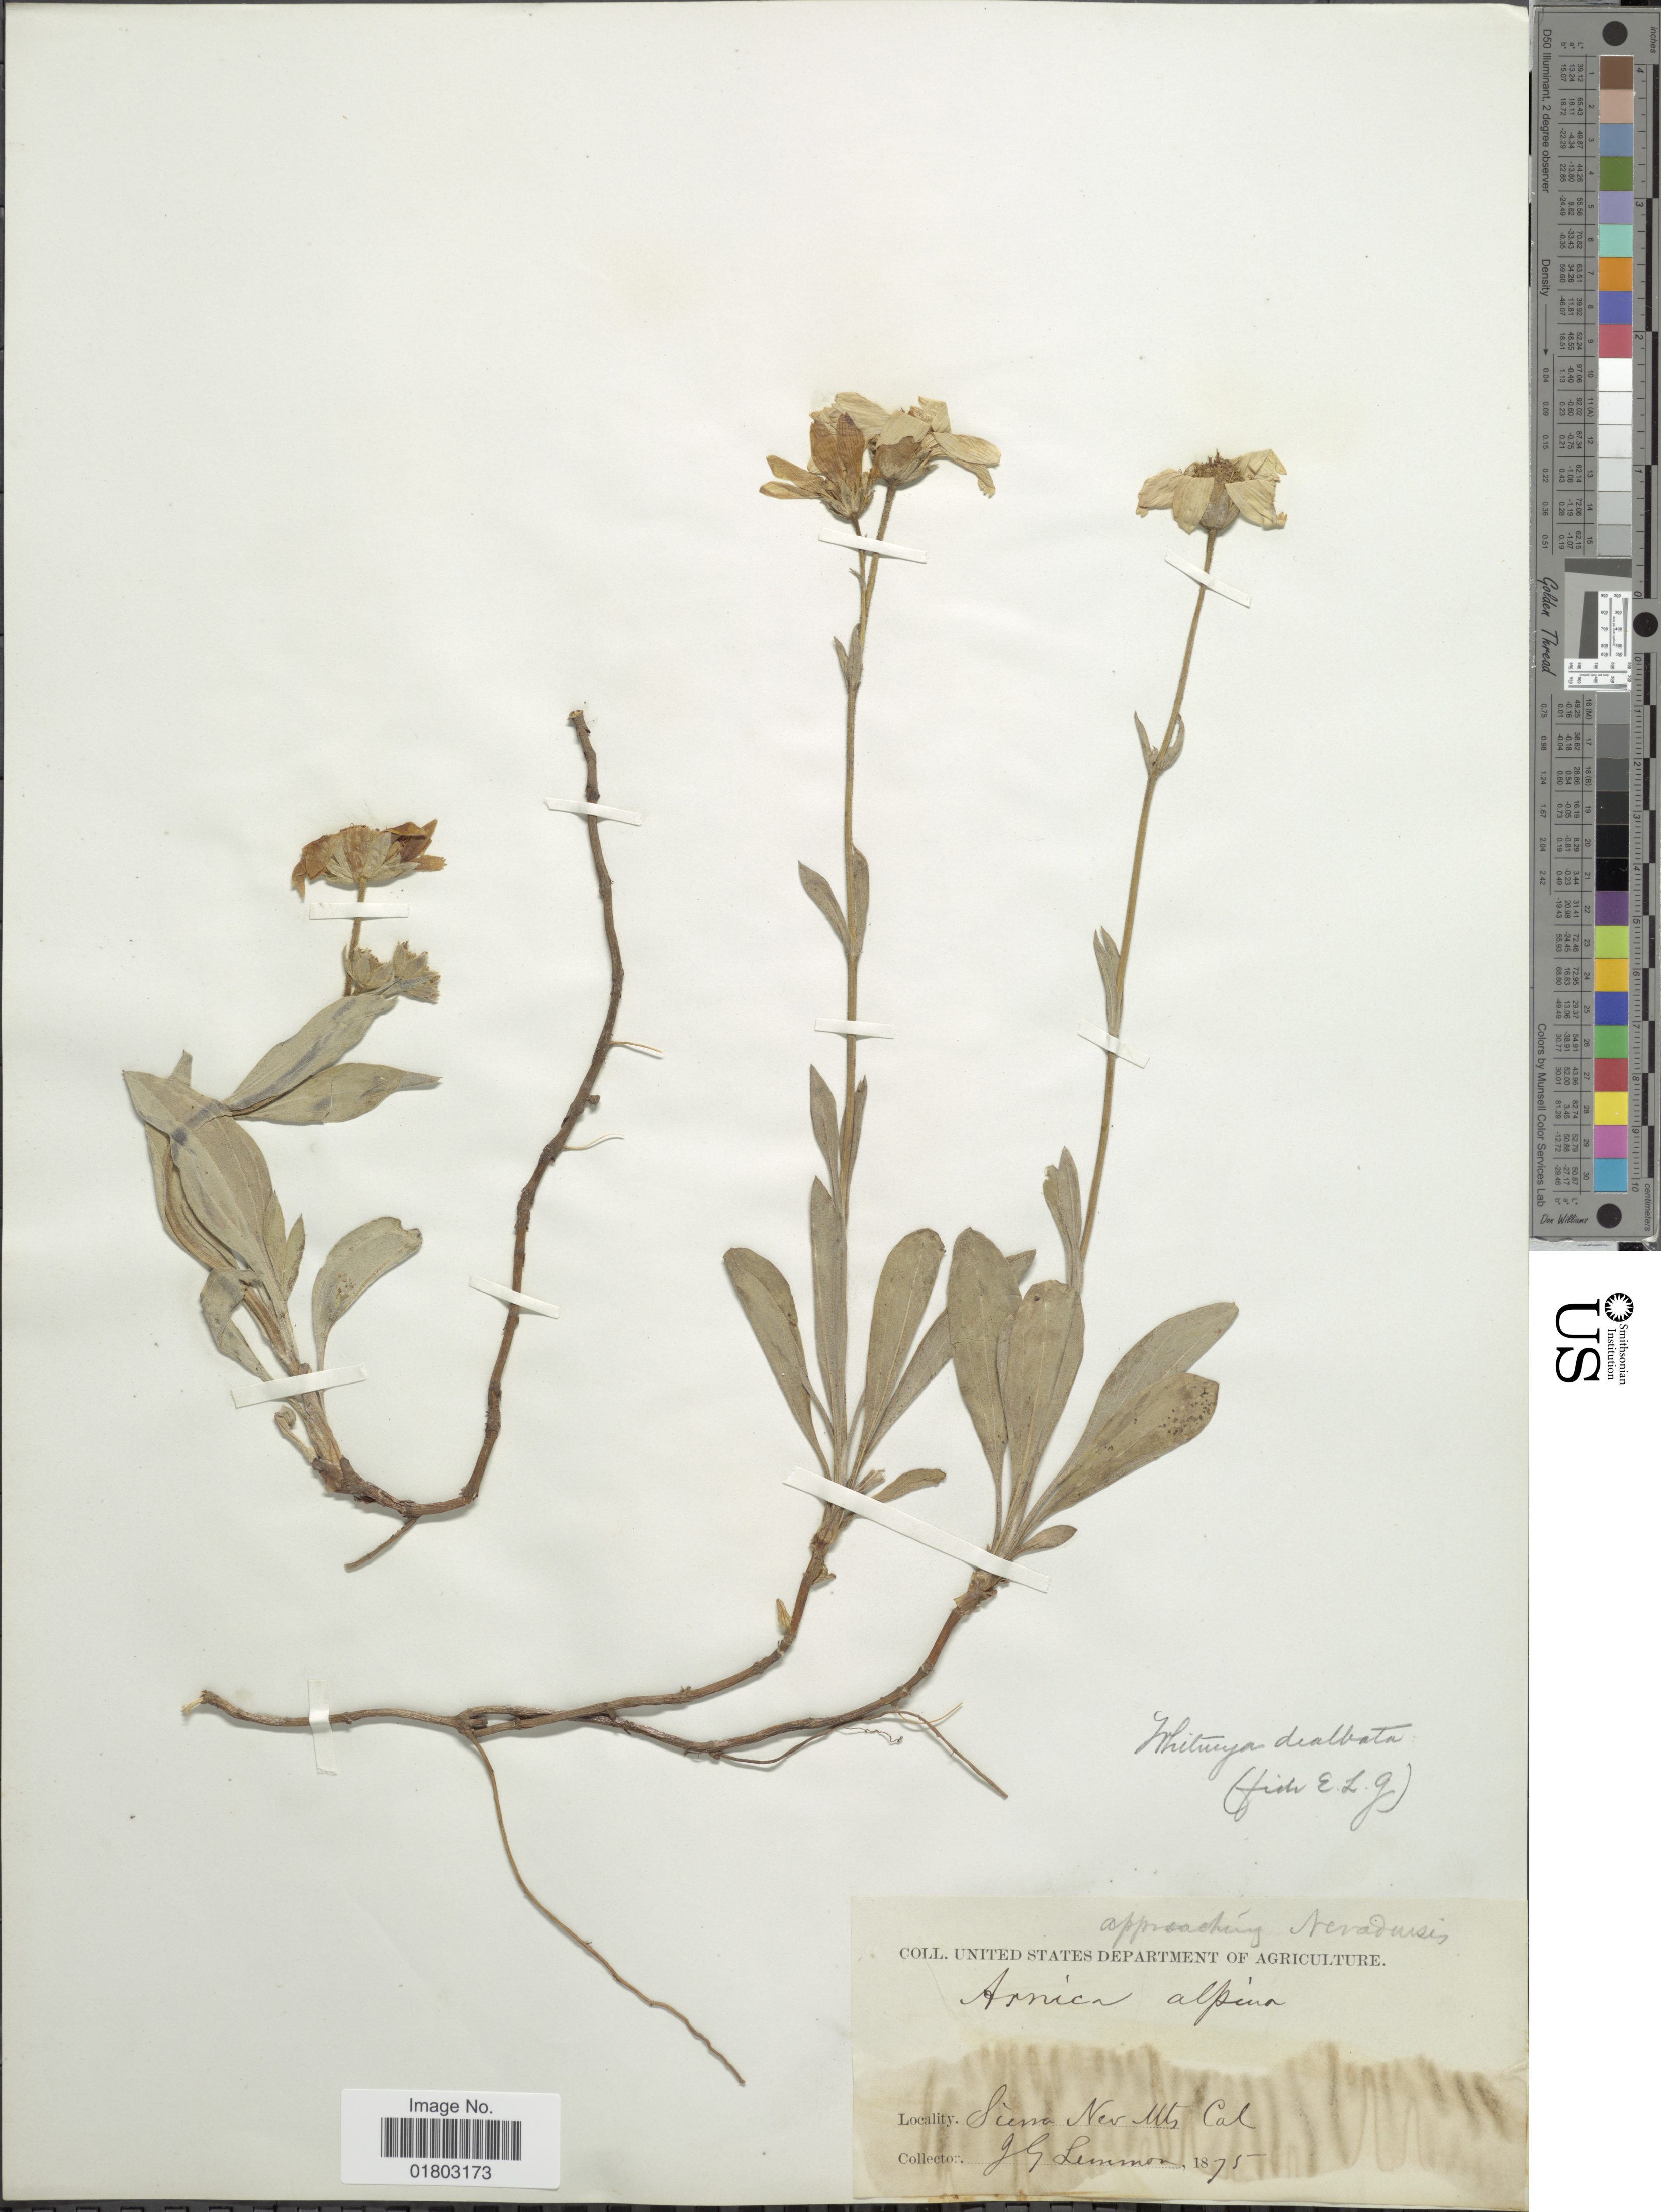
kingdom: Plantae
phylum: Tracheophyta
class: Magnoliopsida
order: Asterales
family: Asteraceae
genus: Arnica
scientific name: Arnica dealbata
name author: (A. Gray) B.G. Baldwin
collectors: J. Lemmon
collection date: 1875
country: United States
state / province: California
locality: Sierra Nev Mts